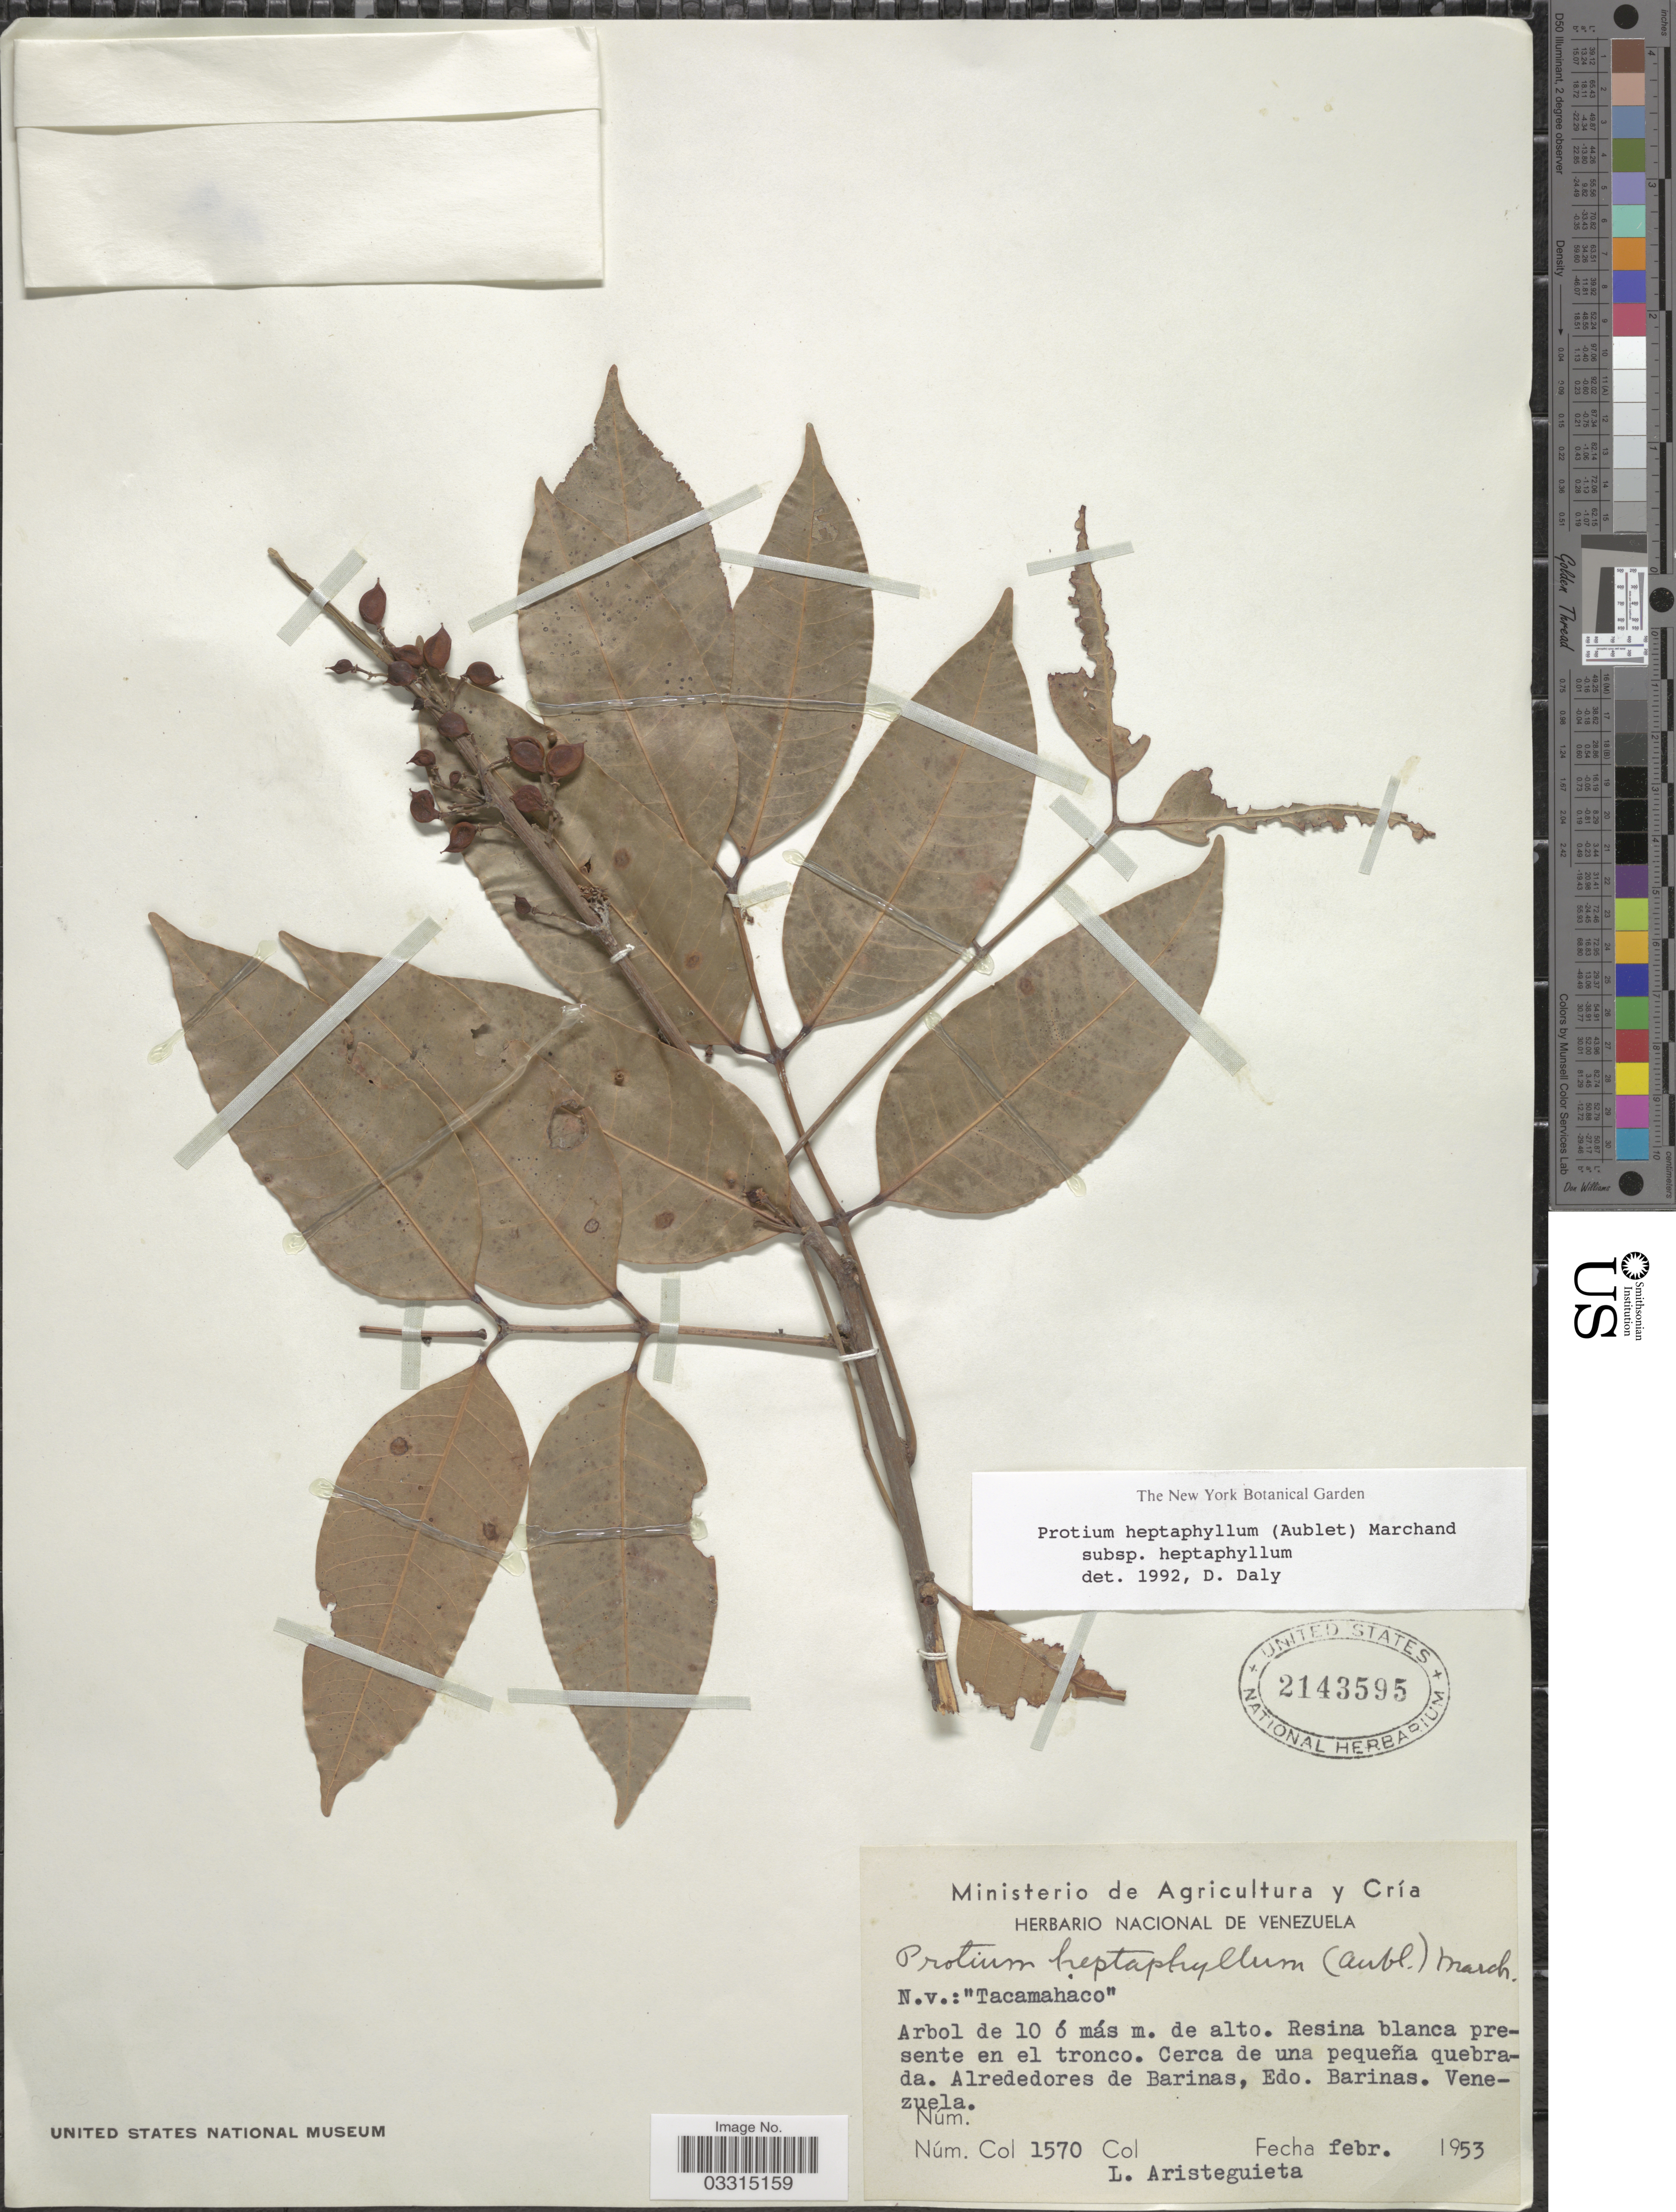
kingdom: Plantae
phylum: Tracheophyta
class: Magnoliopsida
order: Sapindales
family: Burseraceae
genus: Protium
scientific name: Protium heptaphyllum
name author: (Aubl.) Marchand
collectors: L. Aristeguieta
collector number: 1570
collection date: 1953-02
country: Venezuela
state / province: Barinas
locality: Alrededores de Barinas.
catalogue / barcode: US 2143595